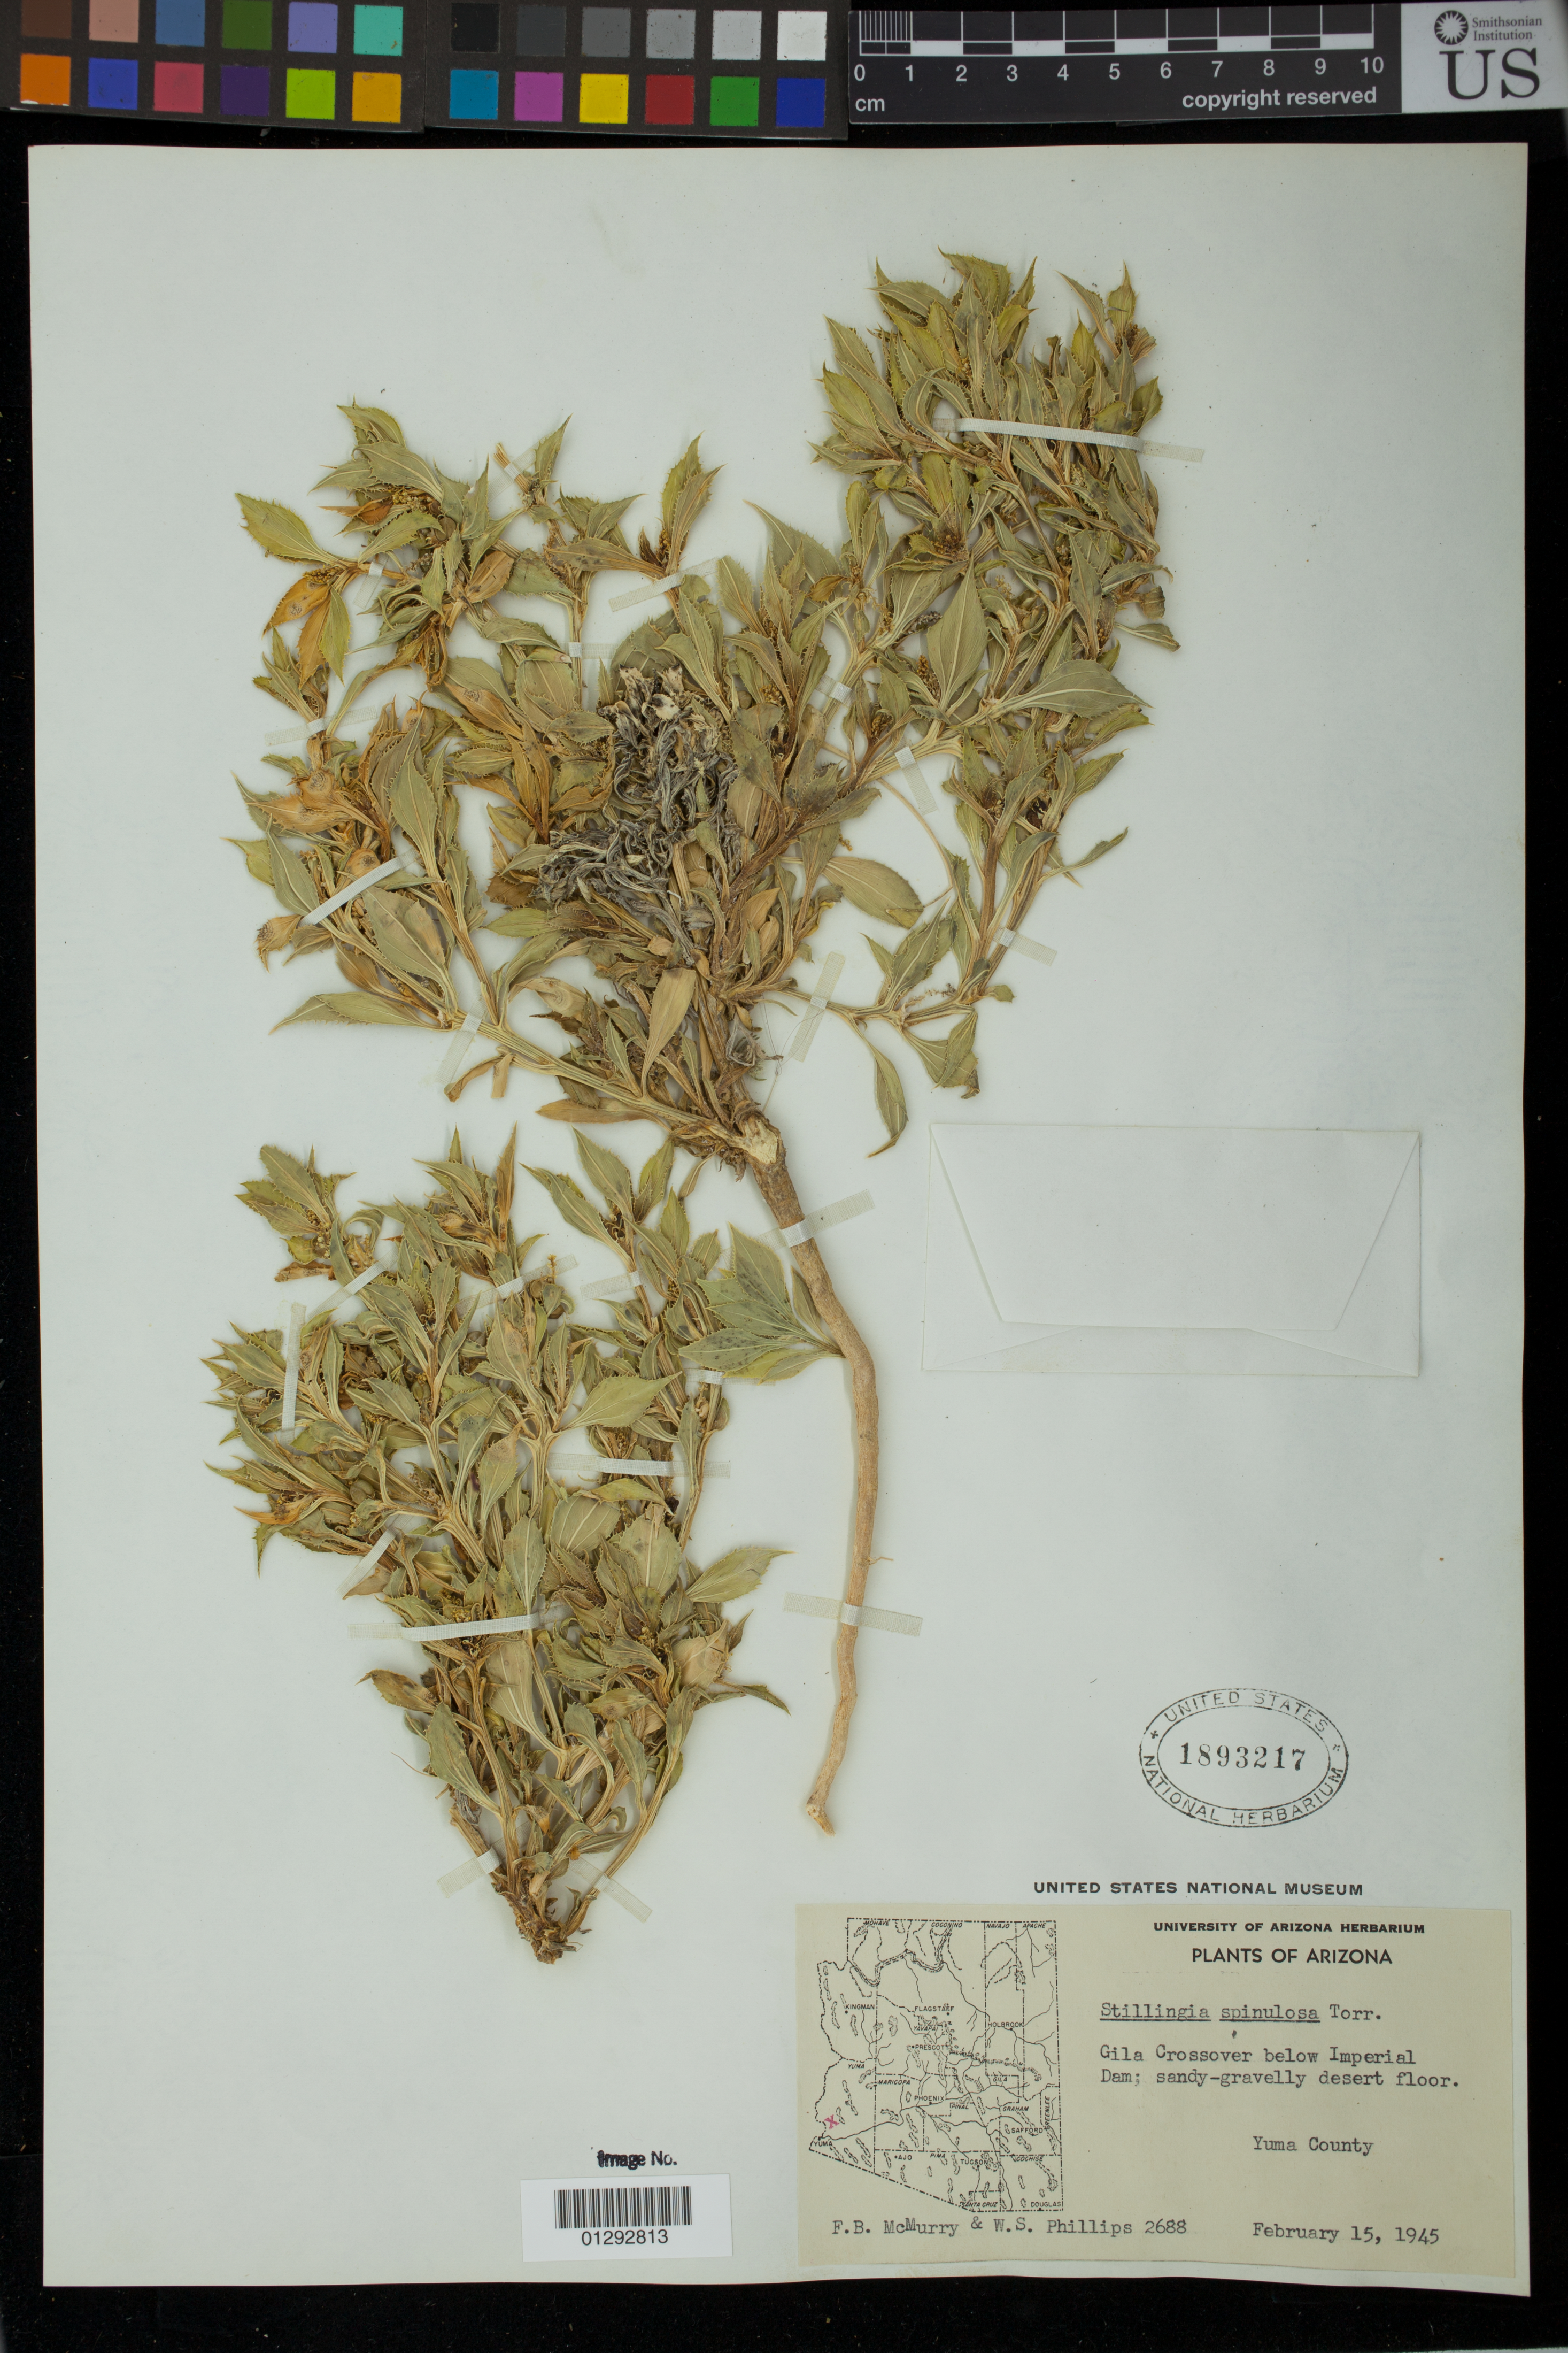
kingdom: Plantae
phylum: Tracheophyta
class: Magnoliopsida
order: Malpighiales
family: Euphorbiaceae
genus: Stillingia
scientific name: Stillingia spinulosa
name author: Torr.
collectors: F. B. McMurry & W. S. Phillips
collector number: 2688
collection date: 1945-02-15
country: United States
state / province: Arizona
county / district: Yuma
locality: Yuma County: Gila Crossover below Imperial Dam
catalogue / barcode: US 1893217